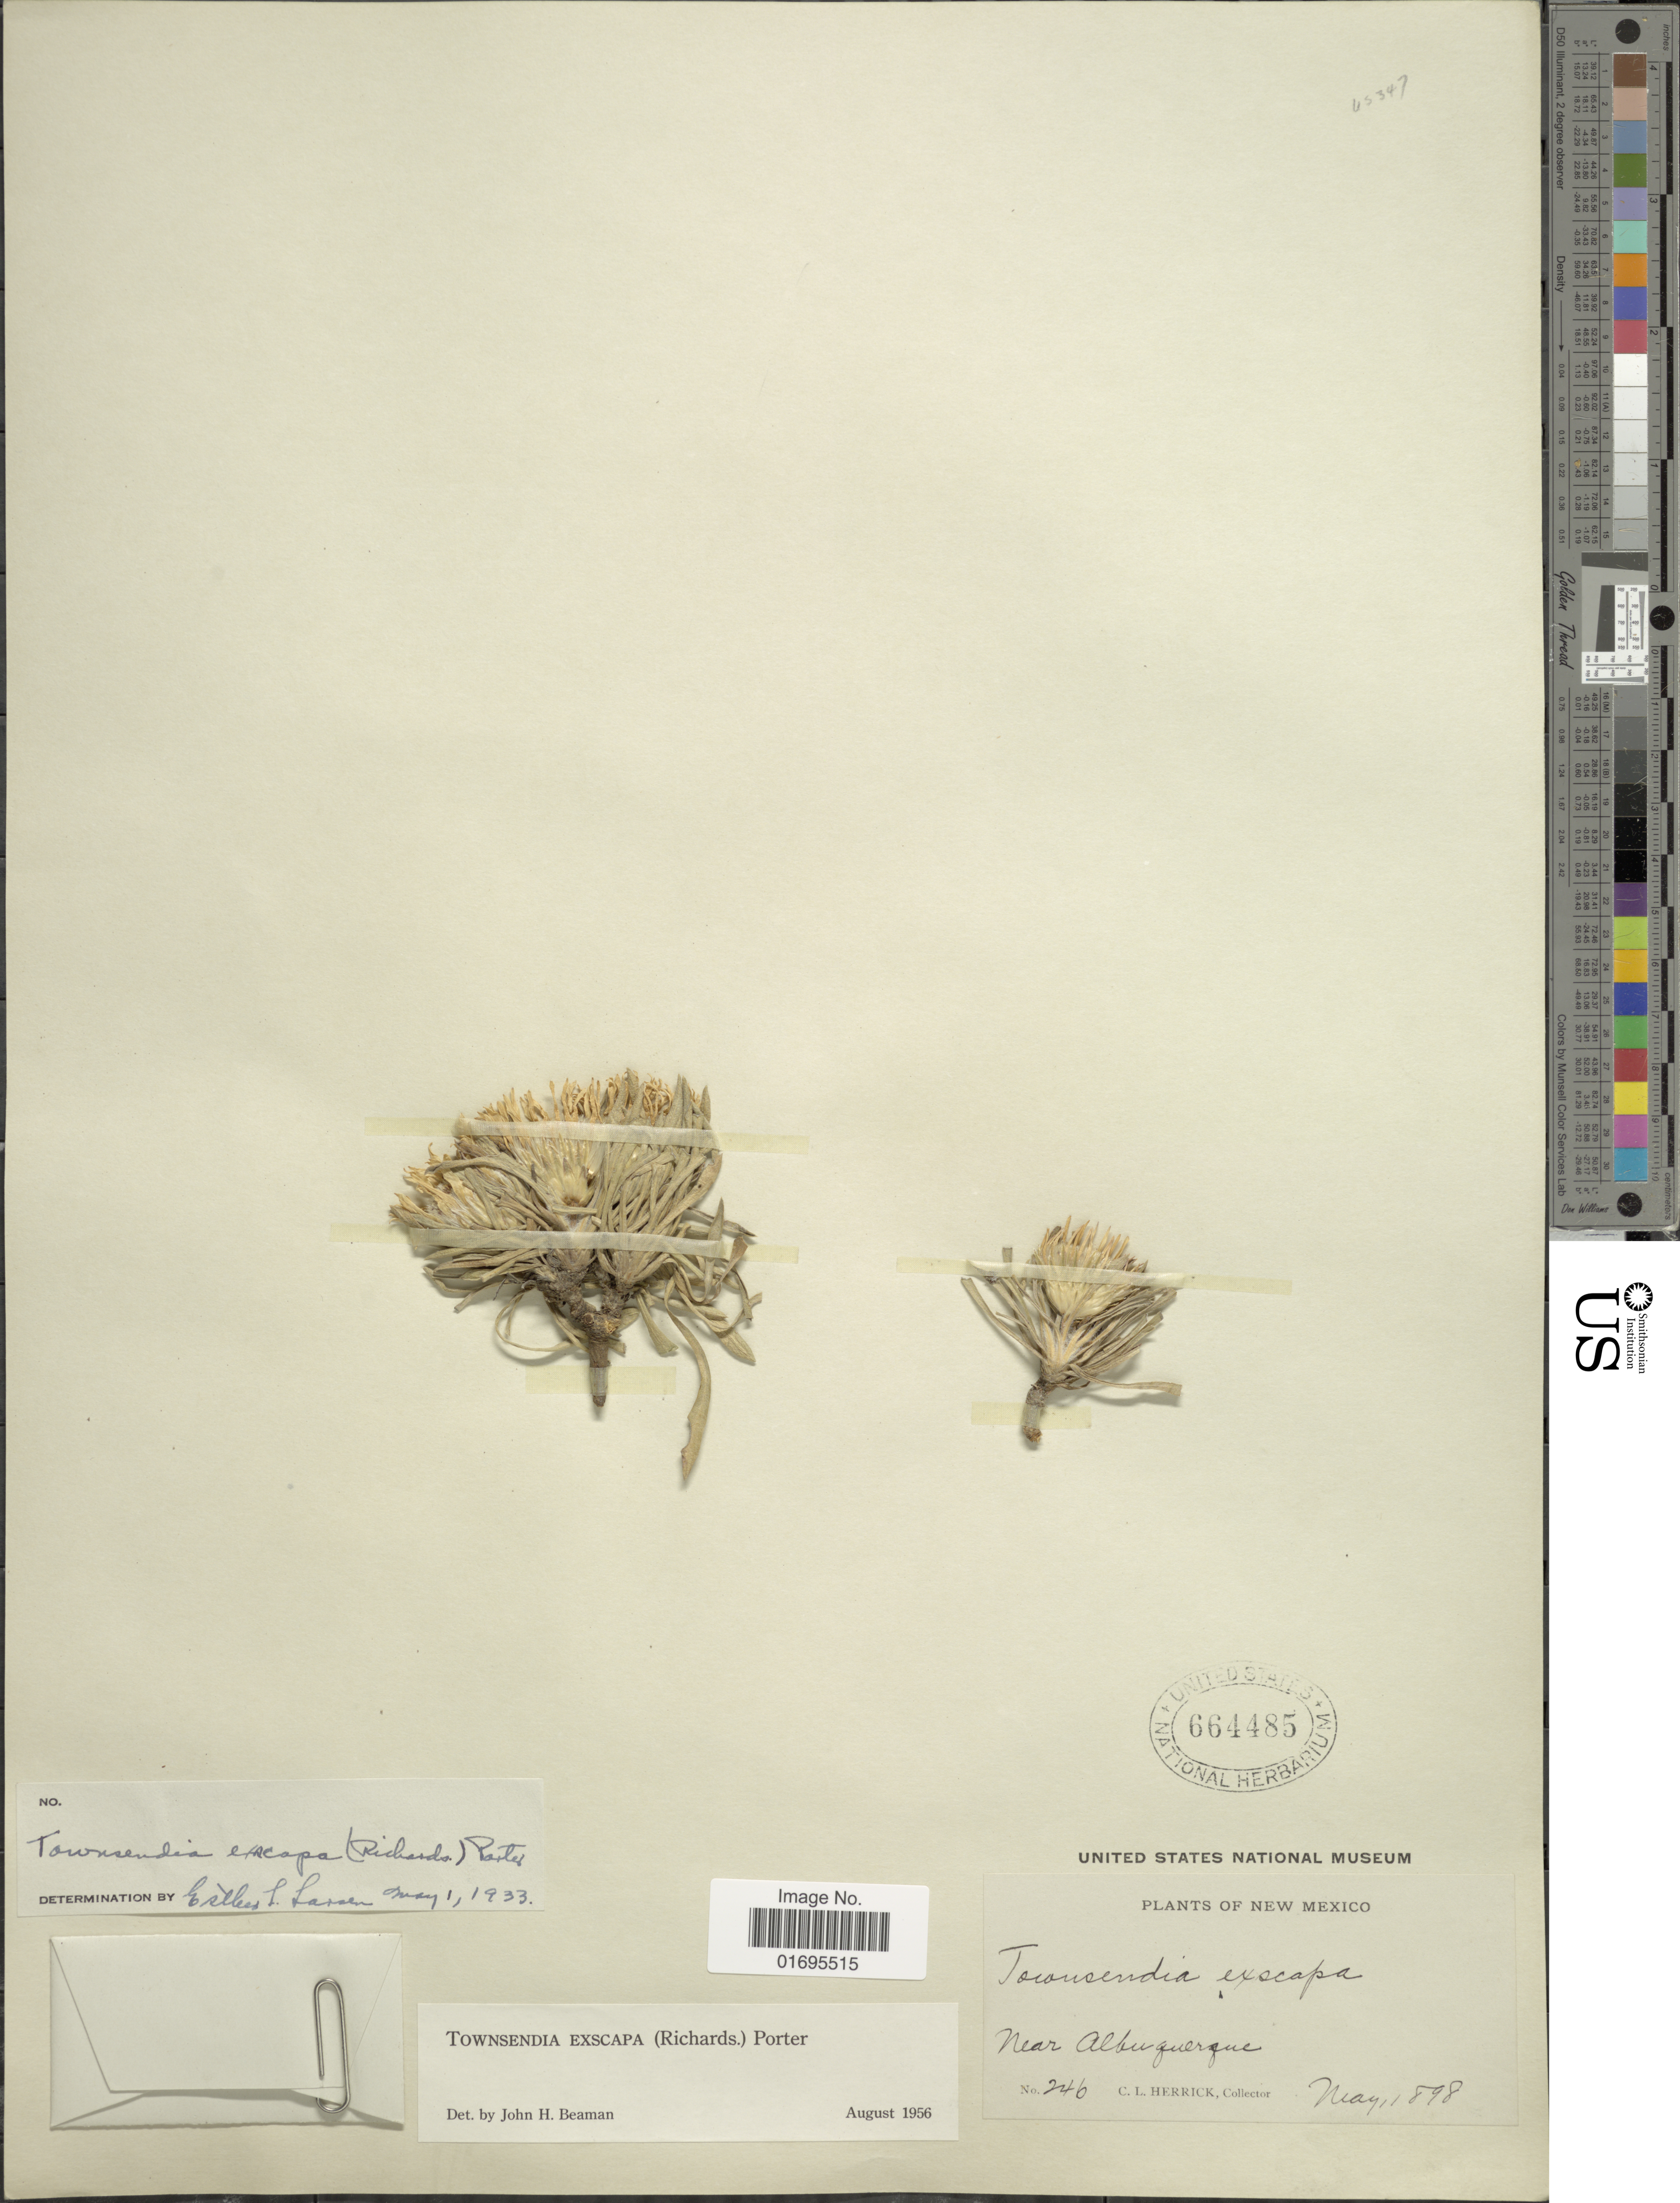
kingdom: Plantae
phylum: Tracheophyta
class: Magnoliopsida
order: Asterales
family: Asteraceae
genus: Townsendia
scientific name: Townsendia exscapa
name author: (Richardson) Porter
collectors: C. Herrick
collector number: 246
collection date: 1898-05-01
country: United States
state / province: New Mexico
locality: Near Albuquerque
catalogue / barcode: US 664485